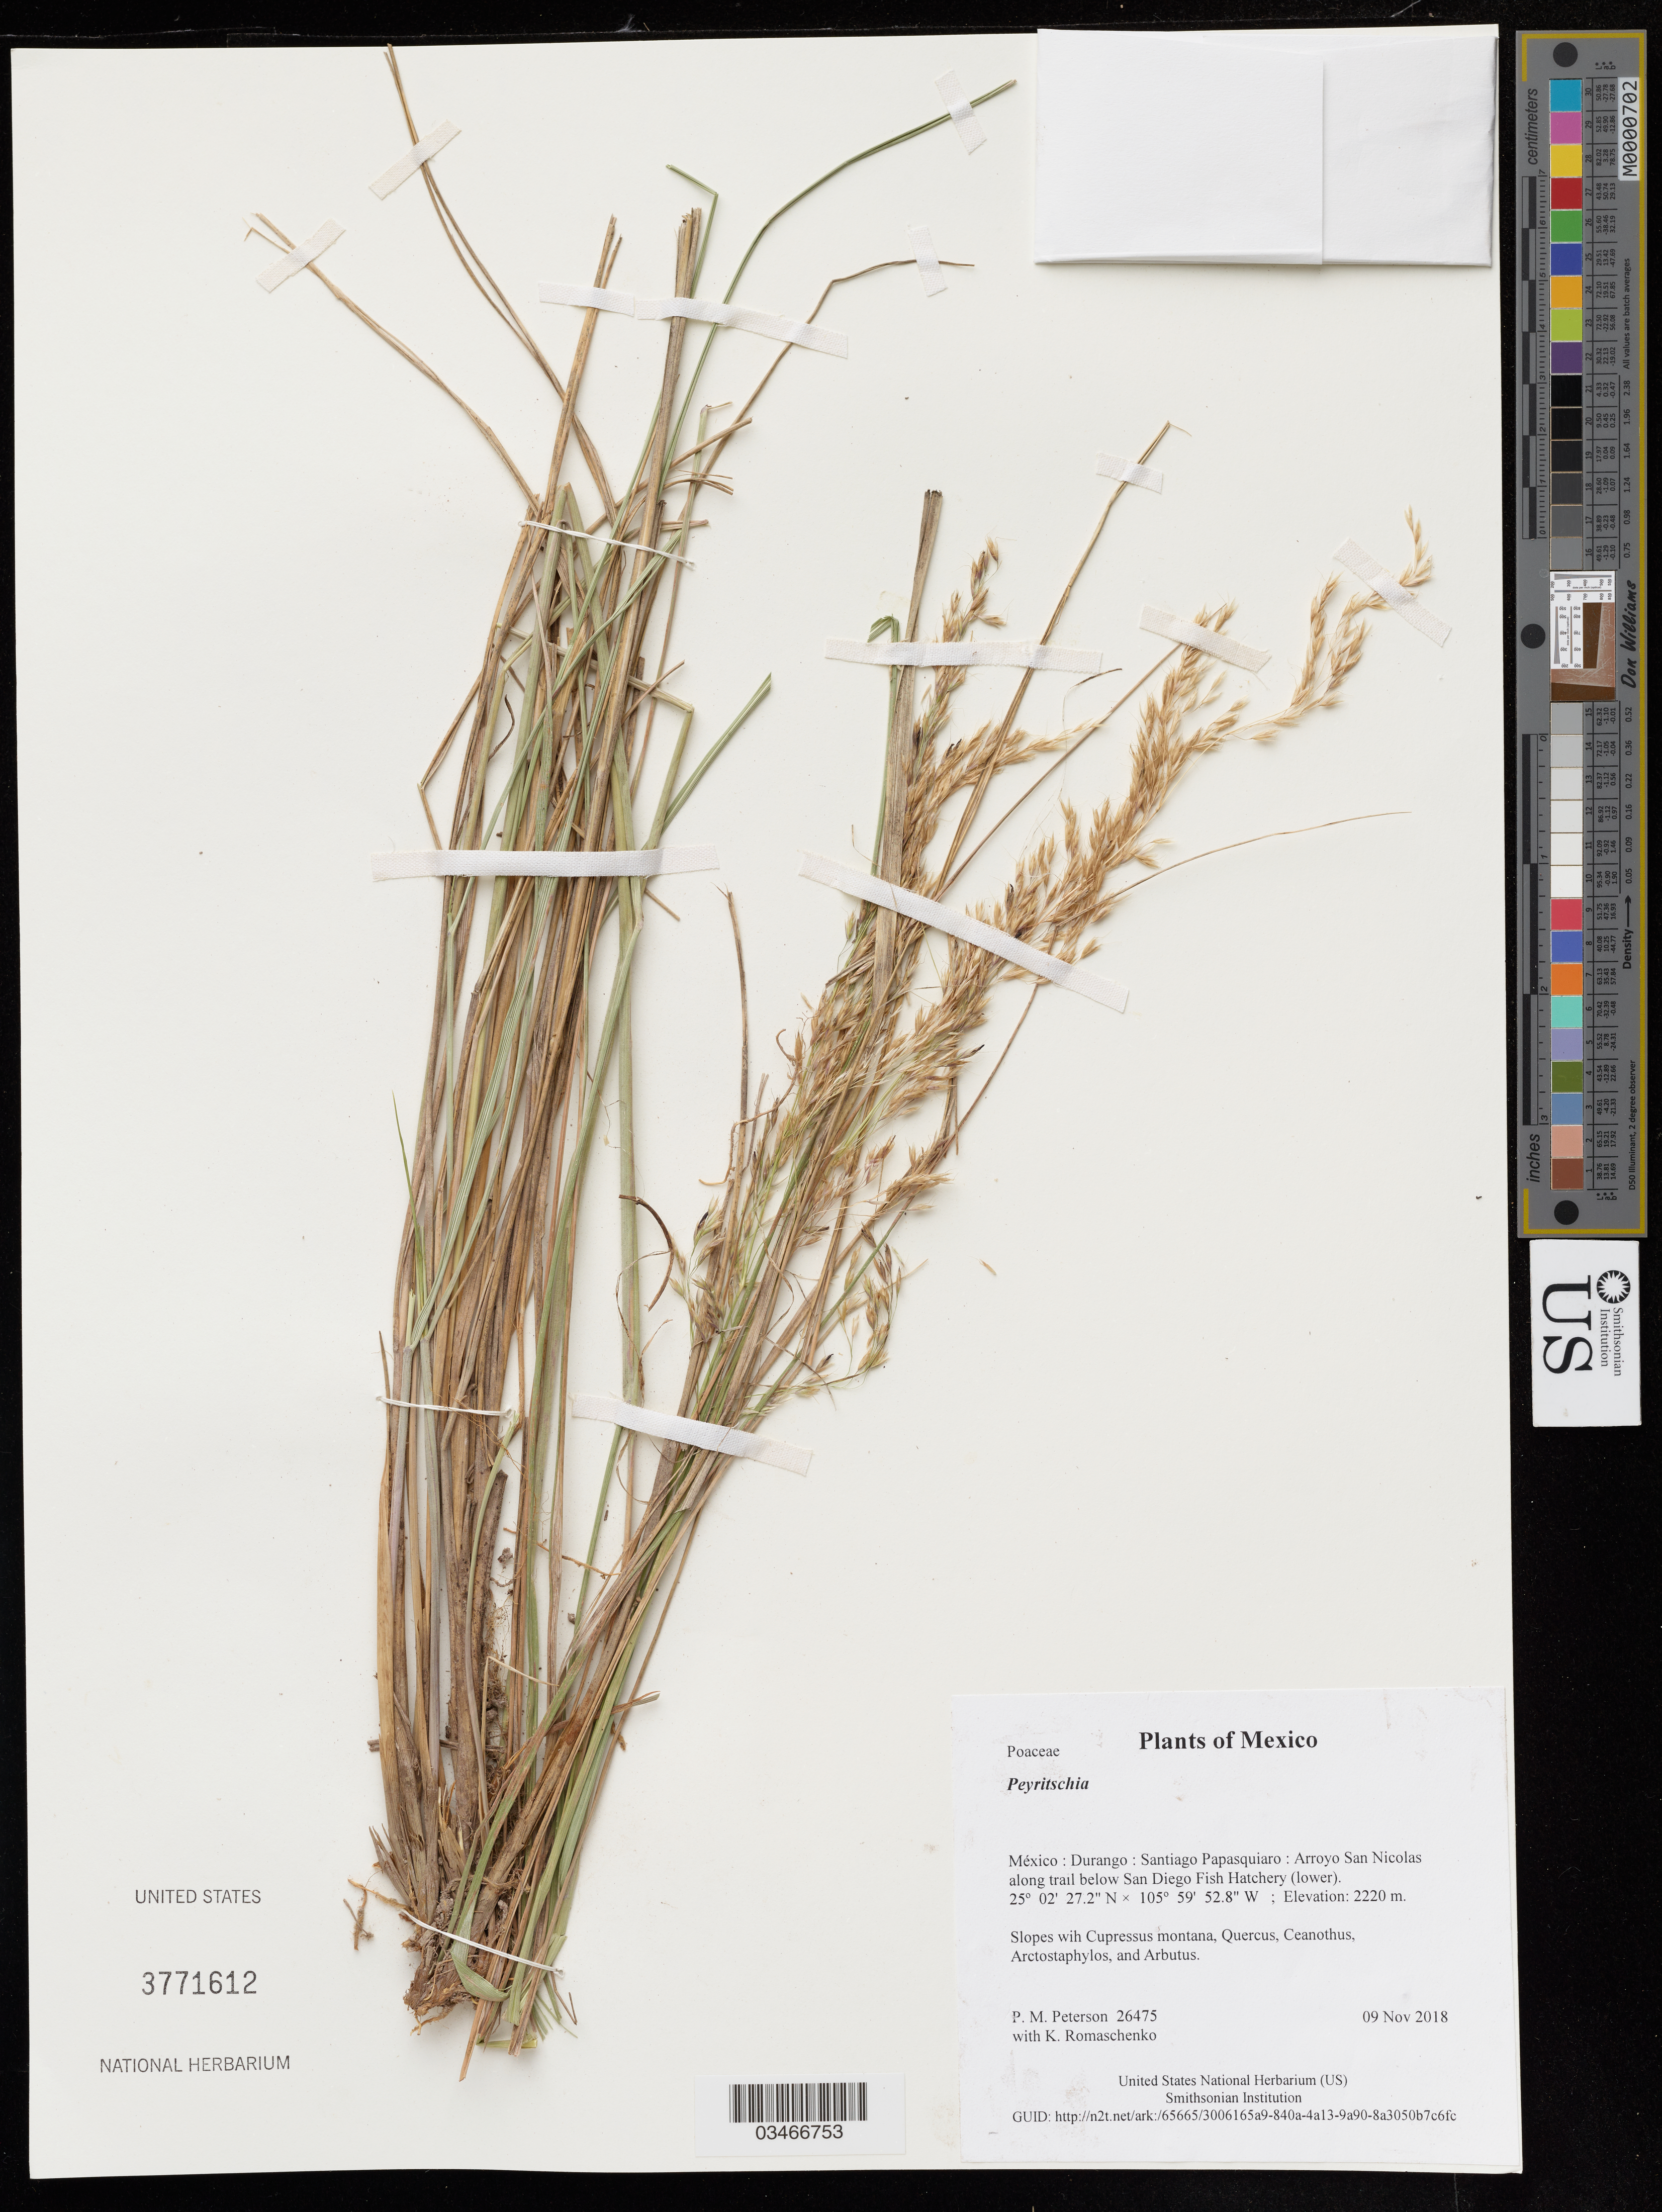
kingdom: Plantae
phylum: Tracheophyta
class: Liliopsida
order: Poales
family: Poaceae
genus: Peyritschia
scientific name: Peyritschia sp.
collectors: P. M. Peterson & K. Romaschenko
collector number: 26475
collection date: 2018-11-09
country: México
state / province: Durango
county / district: Santiago Papasquiaro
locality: Arroyo San Nicolas along trail below San Diego Fish Hatchery (lower)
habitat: Slopes wih Cupressus montana, Quercus, Ceanothus, Arctostaphylos, and Arbutus.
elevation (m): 2220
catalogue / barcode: US 3771612